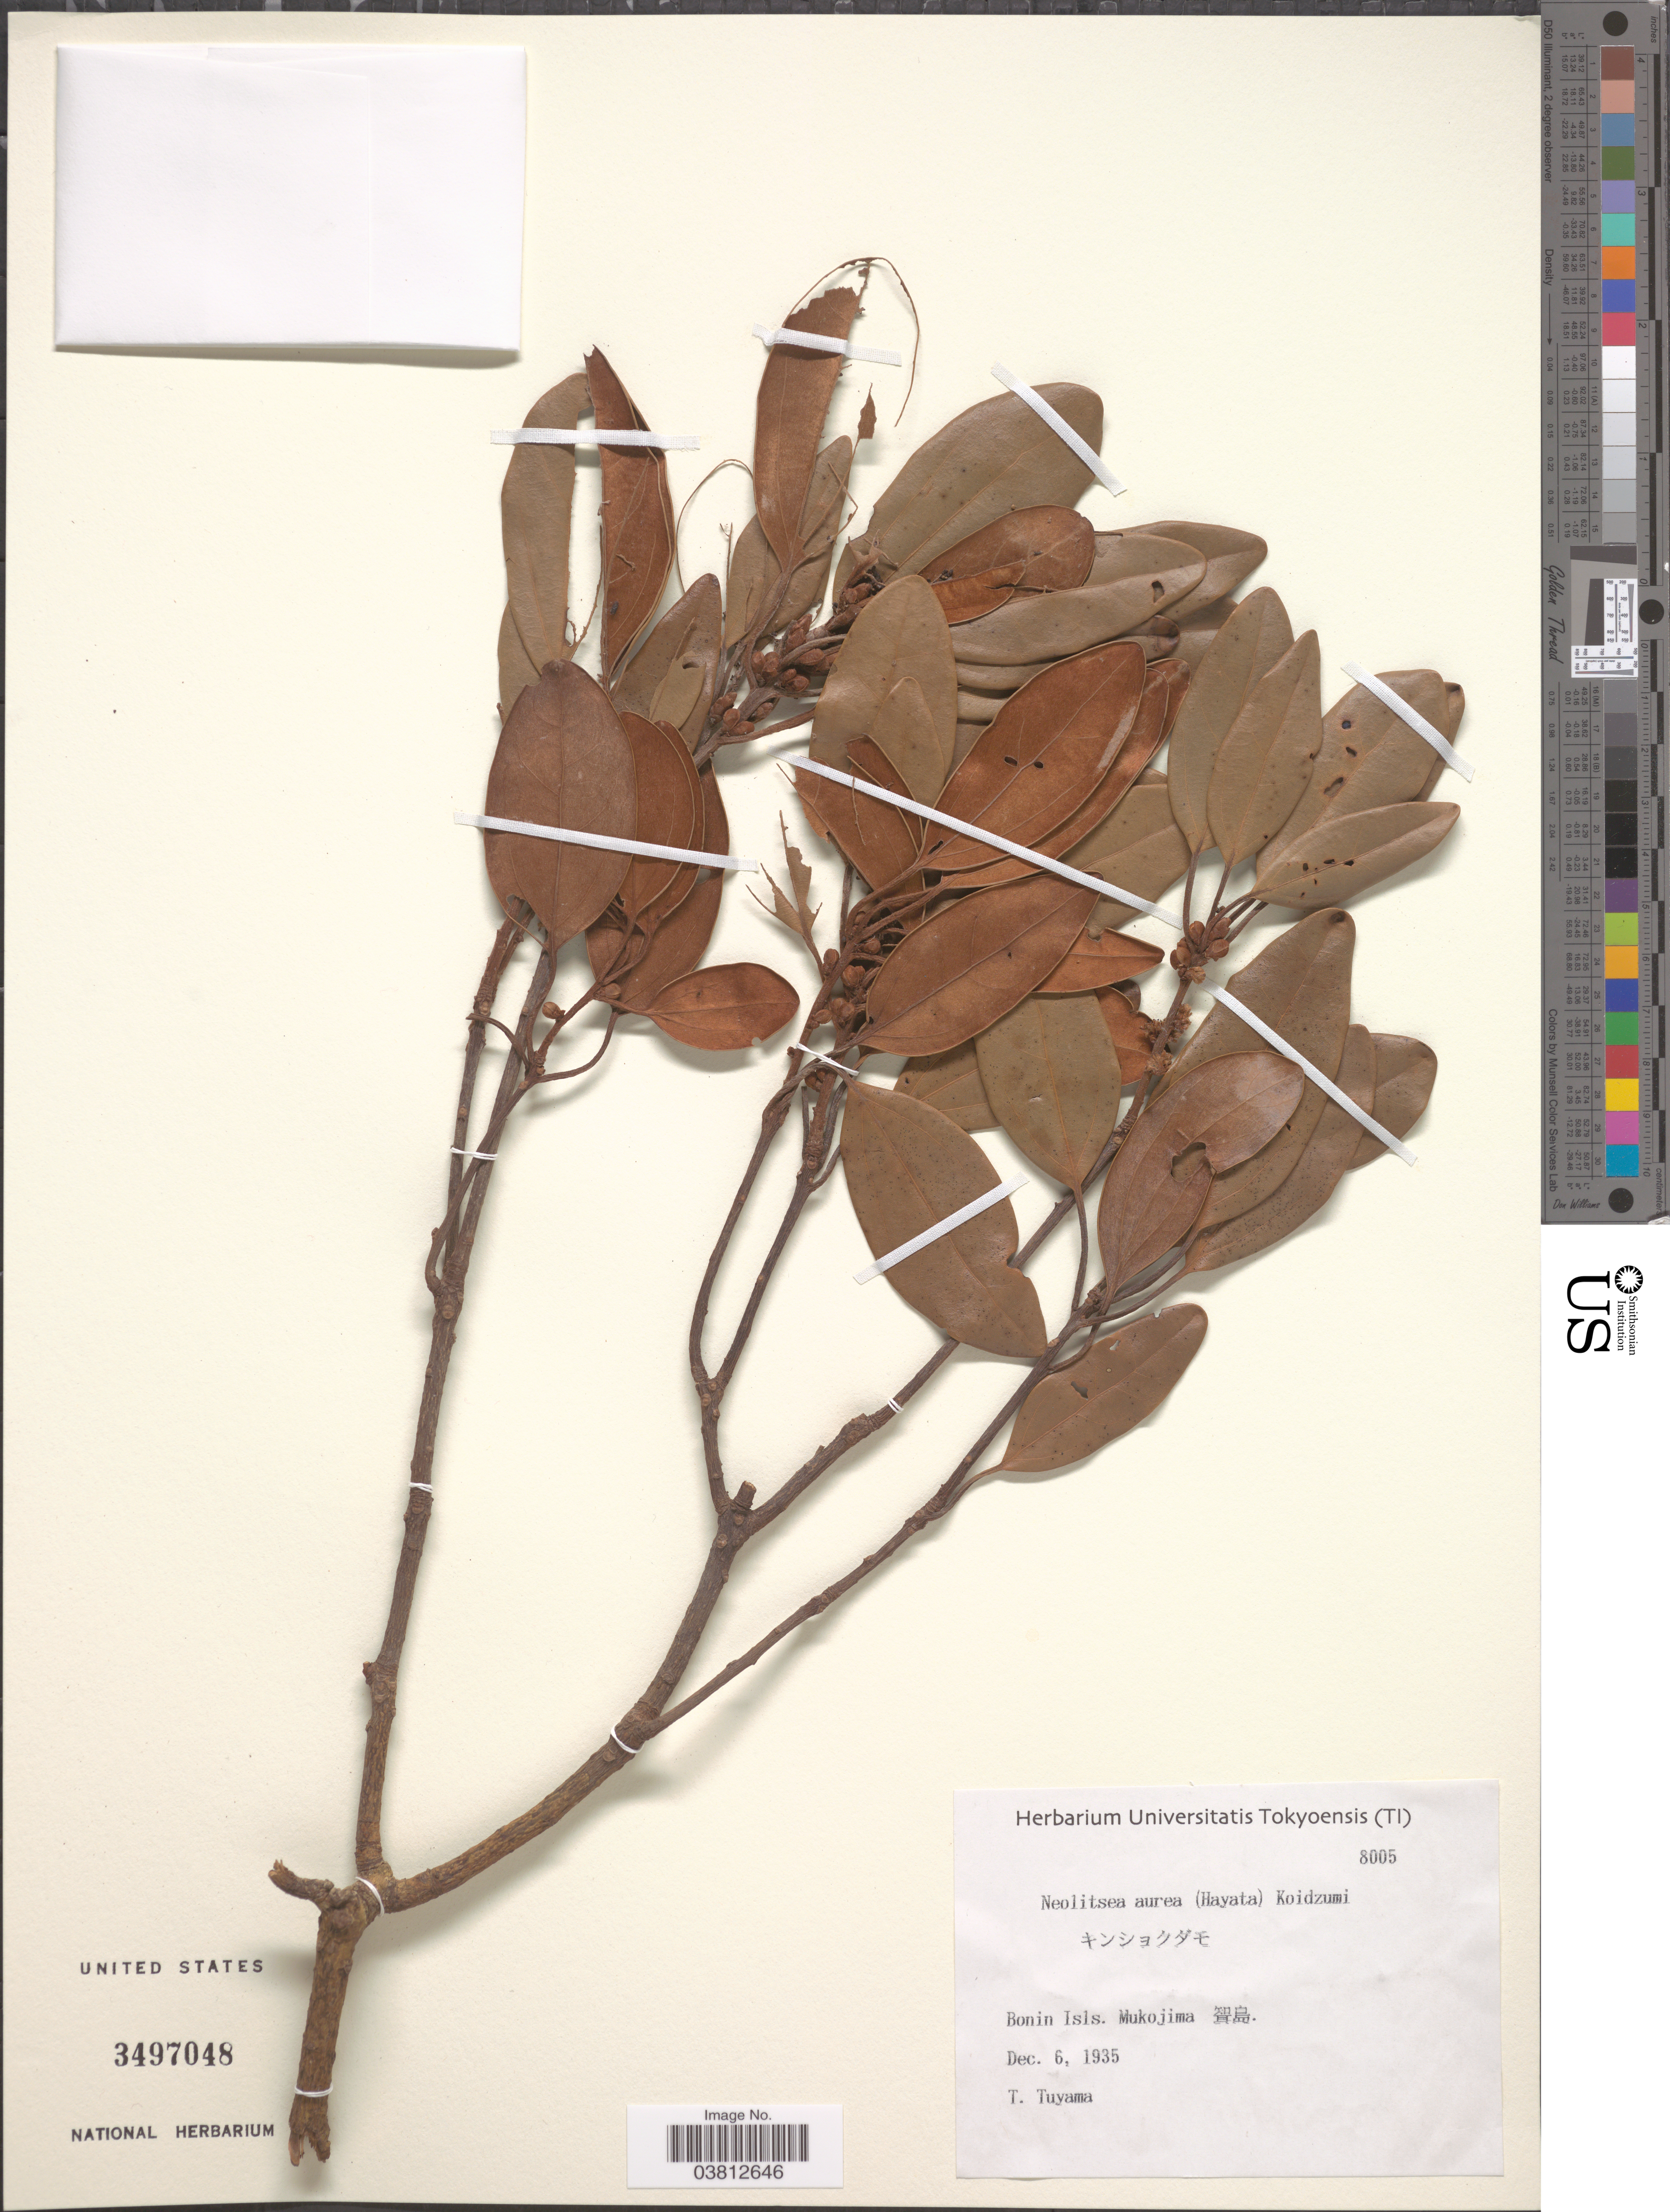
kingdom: Plantae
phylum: Tracheophyta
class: Magnoliopsida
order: Laurales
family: Lauraceae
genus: Neolitsea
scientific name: Neolitsea aurea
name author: (Hayata) Koidz.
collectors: T. Tuyama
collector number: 8005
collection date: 1935-12-06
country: Japan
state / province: Tokyo, Federal City of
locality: Bonin Isls. Mukojima X.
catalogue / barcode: US 3497048